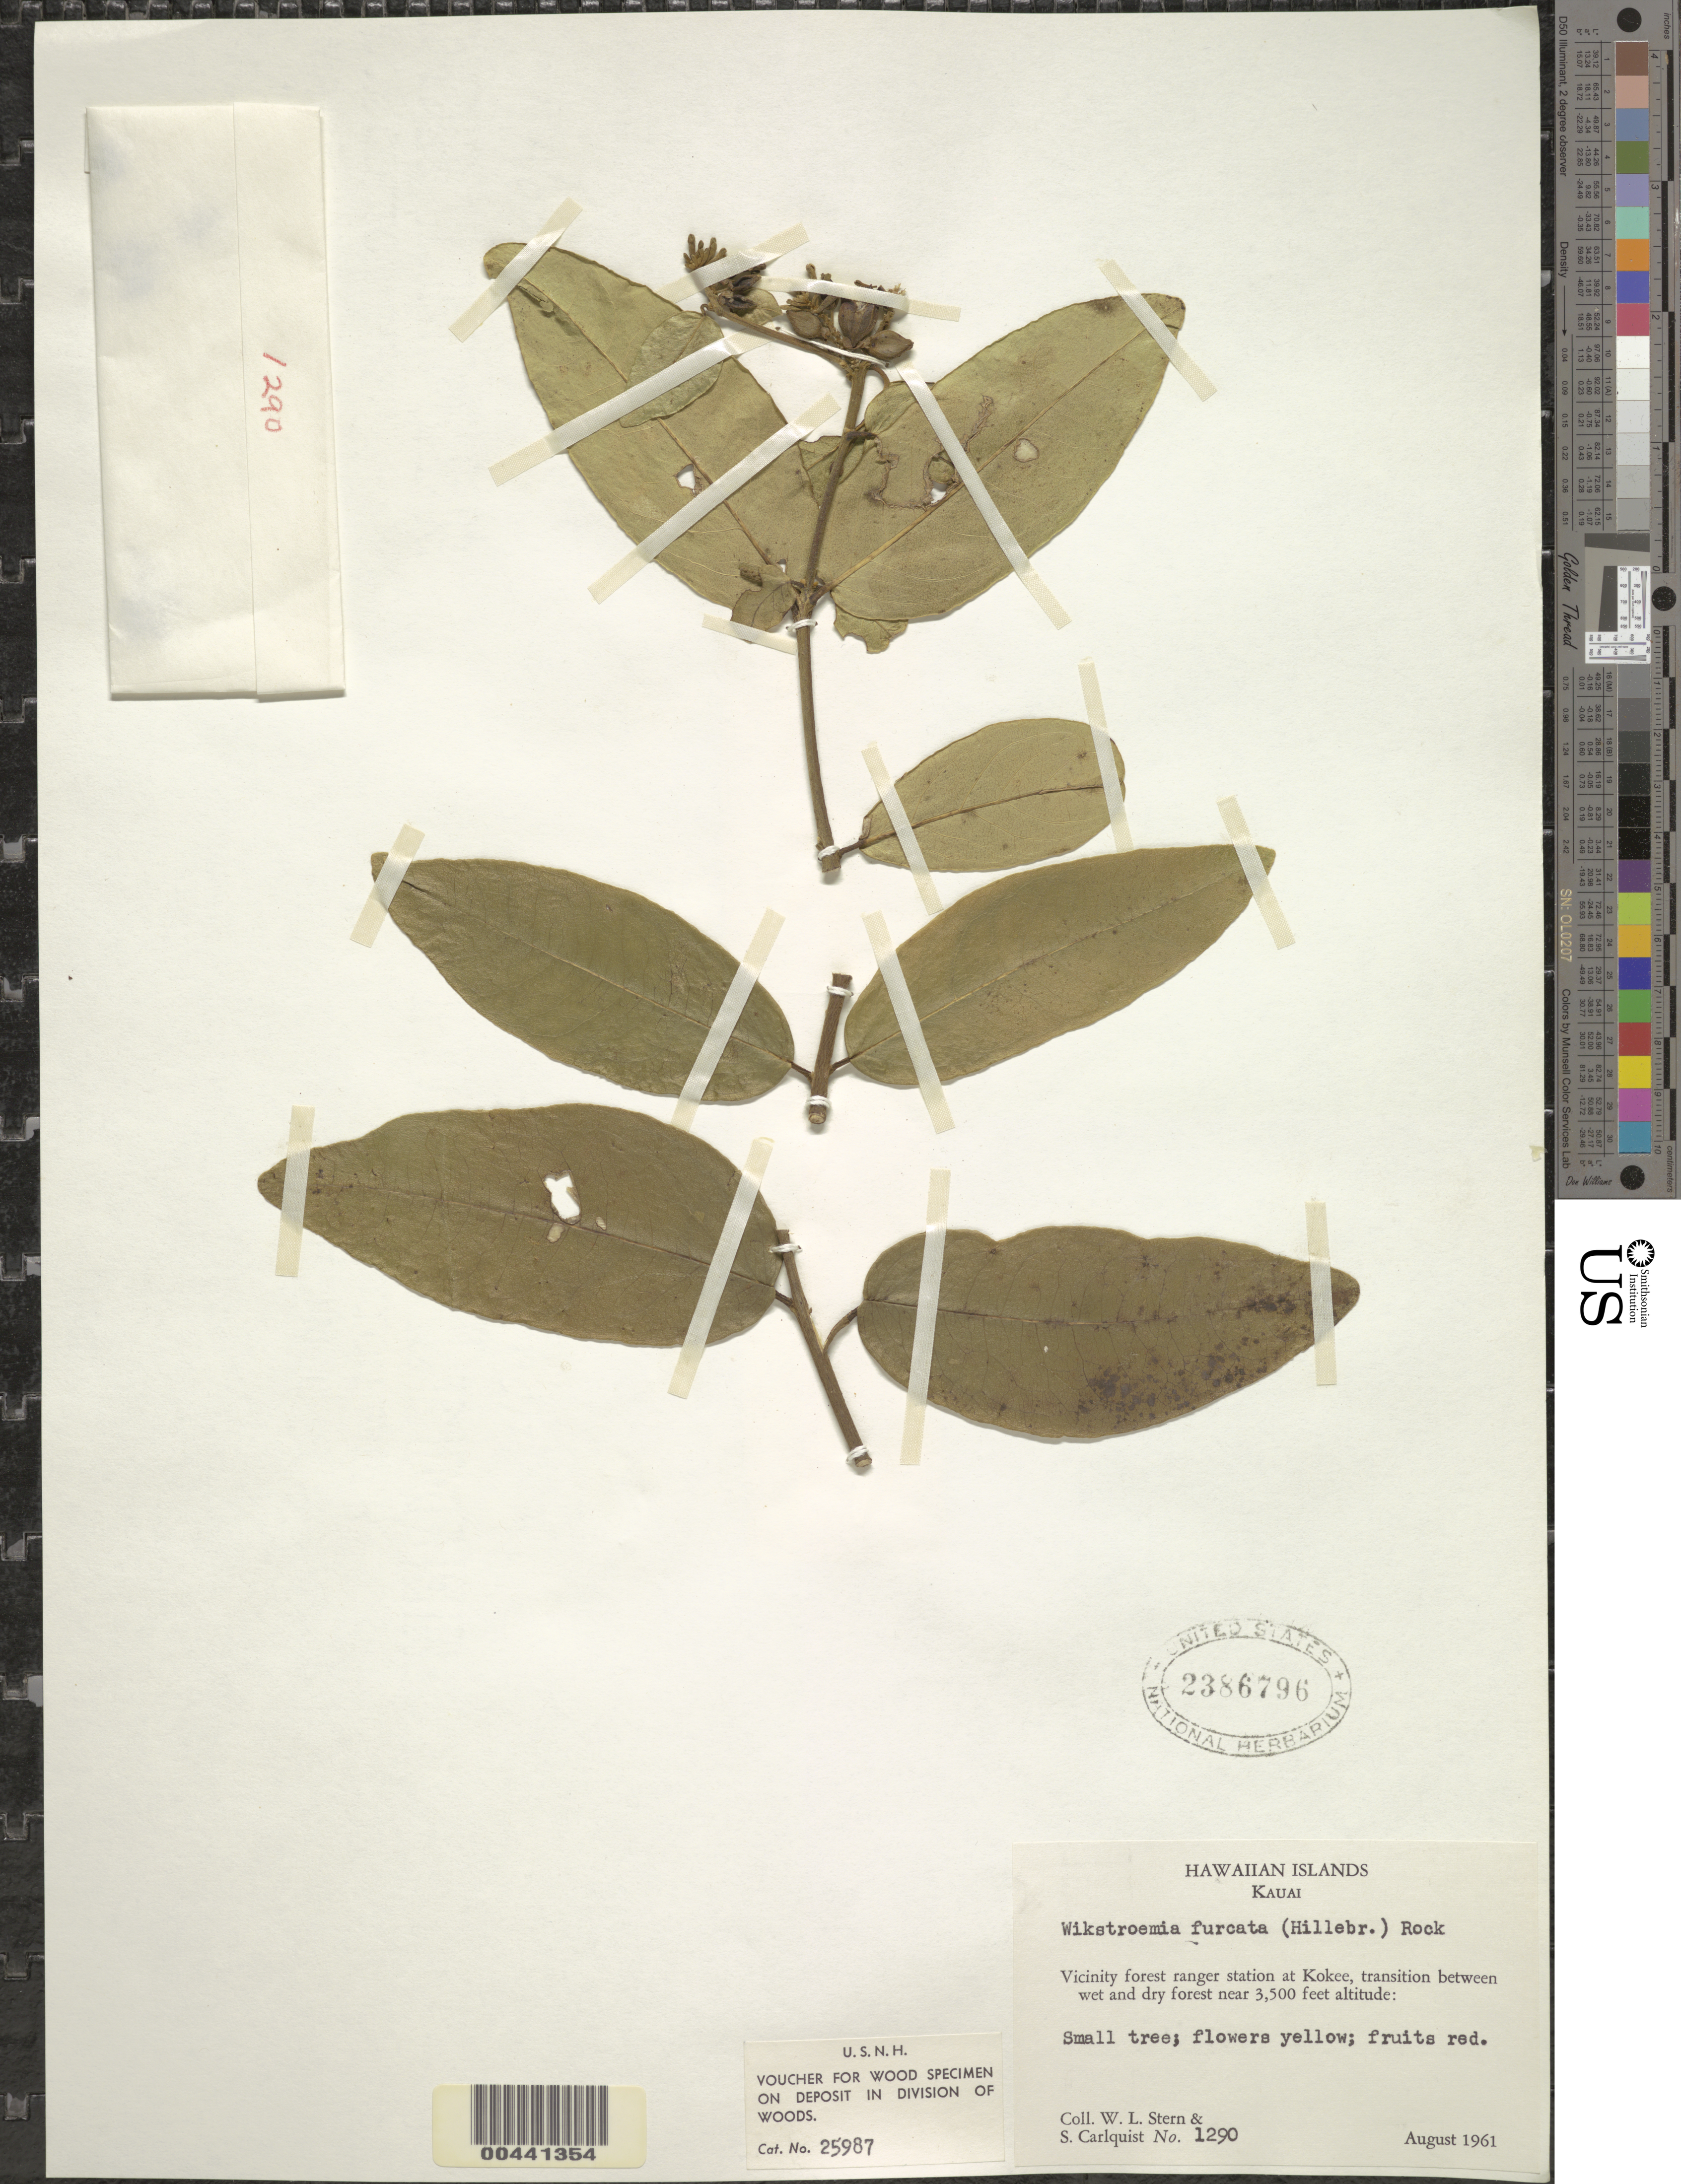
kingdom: Plantae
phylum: Tracheophyta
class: Magnoliopsida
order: Malvales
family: Thymelaeaceae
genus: Wikstroemia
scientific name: Wikstroemia furcata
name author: (Hildebr.) Rock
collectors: W. L. Stern & S. Carlquist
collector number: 1290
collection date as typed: Aug 1961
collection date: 1961-08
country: United States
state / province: Hawaii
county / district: Kauai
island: Kaua'i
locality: Vicinity foret ranger station at Kokee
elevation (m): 1067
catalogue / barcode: US 2386796